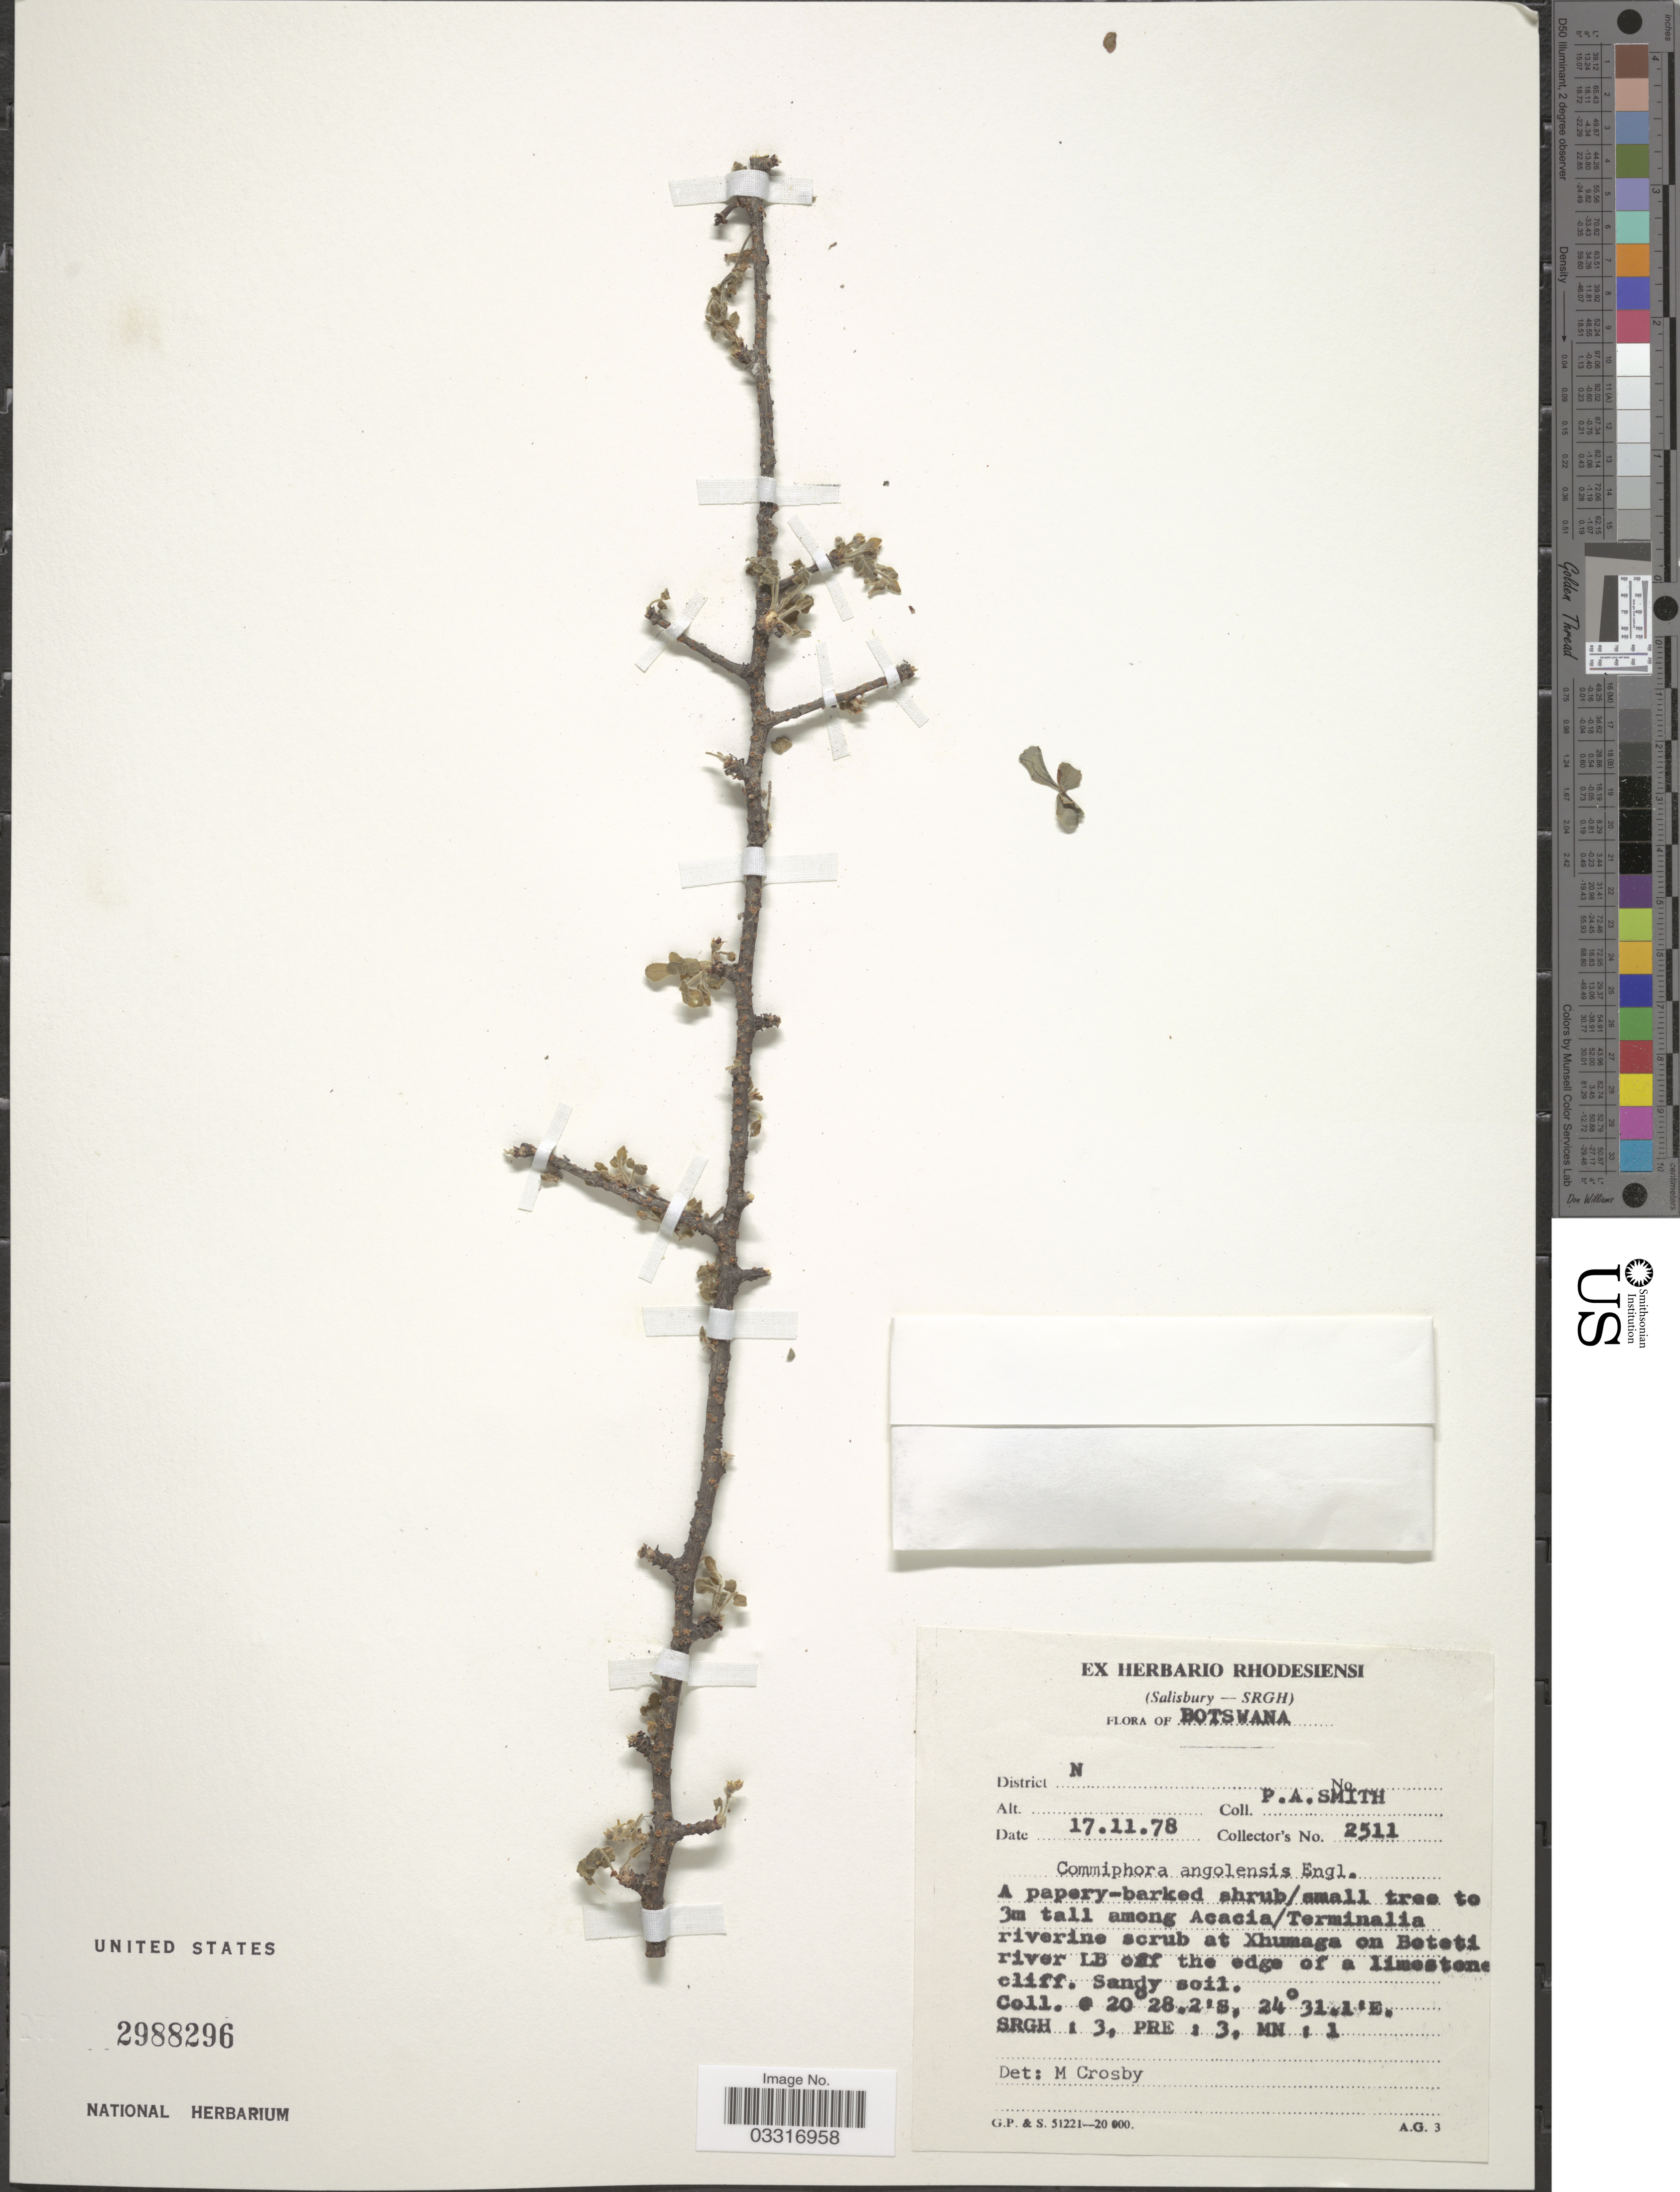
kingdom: Plantae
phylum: Tracheophyta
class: Magnoliopsida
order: Sapindales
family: Burseraceae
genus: Commiphora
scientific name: Commiphora angolensis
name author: Engl.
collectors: P. Smith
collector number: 2511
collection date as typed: Transcribed d/m/y: 17/11/78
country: Botswana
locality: Riverine scrub at Xhumaga on Boteti river LB off the edge of a limestone cliff.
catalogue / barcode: US 2988296